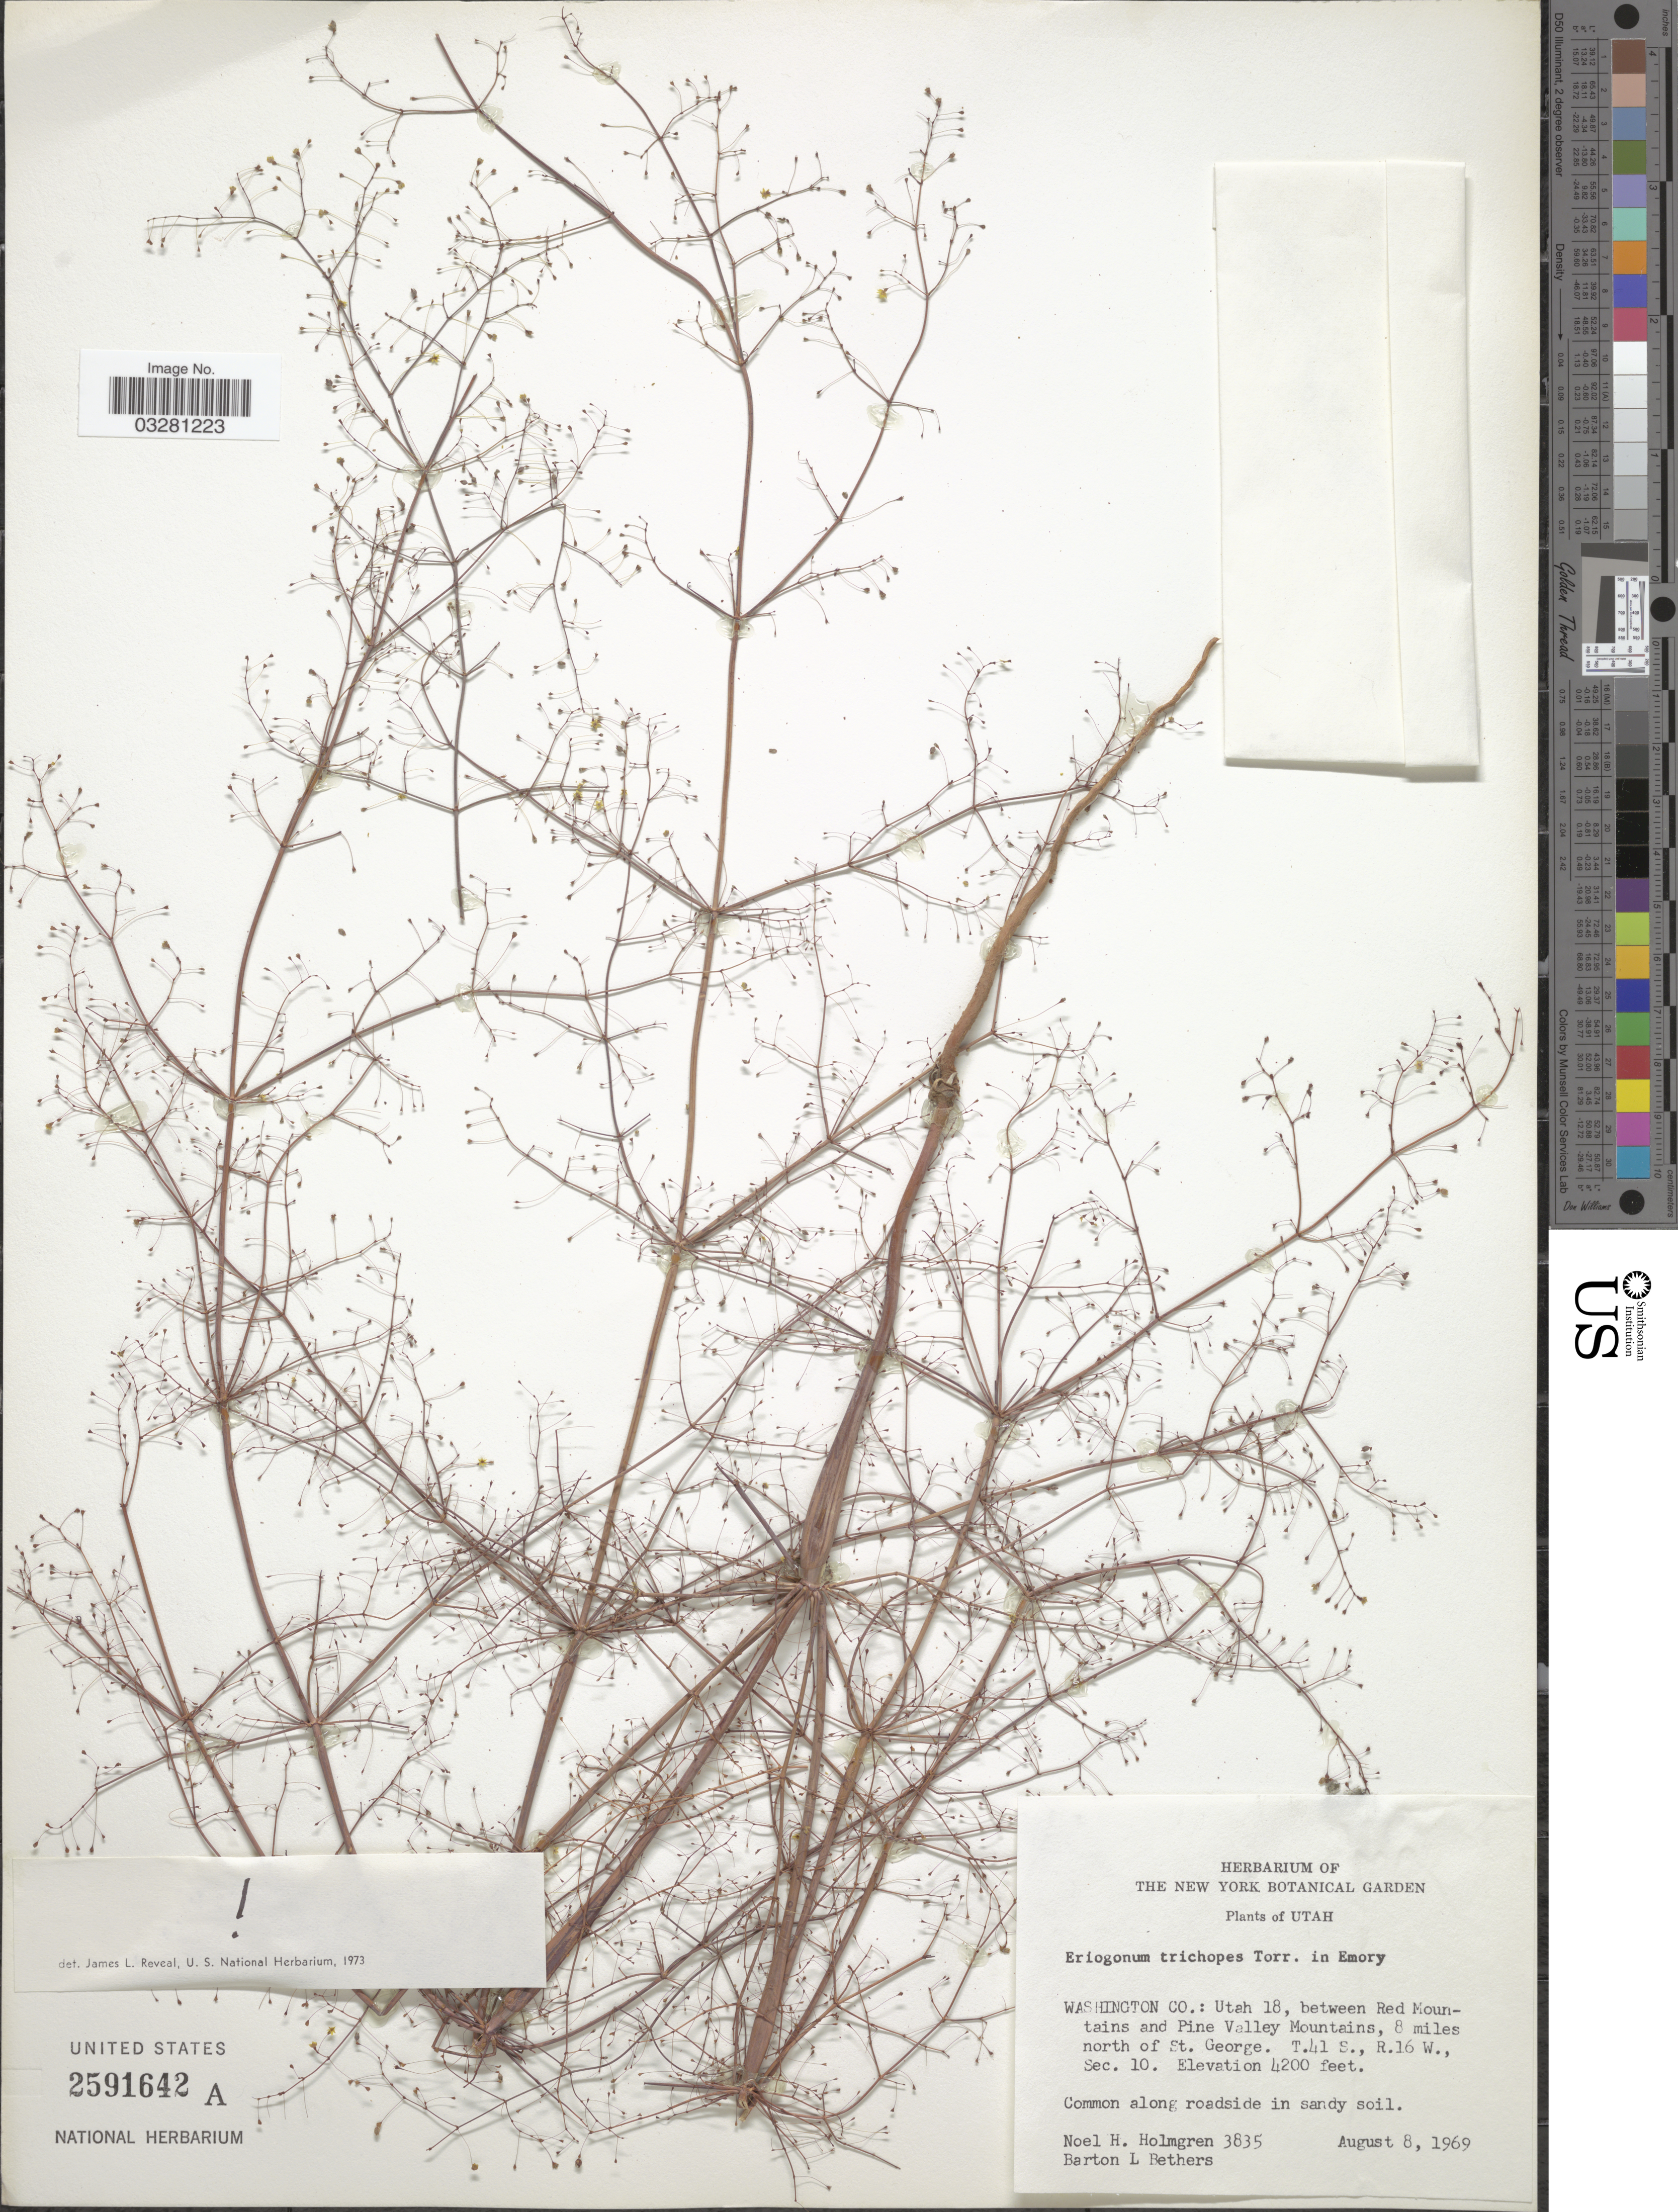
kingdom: Plantae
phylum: Tracheophyta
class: Magnoliopsida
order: Caryophyllales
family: Polygonaceae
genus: Eriogonum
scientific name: Eriogonum trichopes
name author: Torr.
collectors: N. H. Holmgren & B. Bethers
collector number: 3835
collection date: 1969-08-08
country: United States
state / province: Utah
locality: Washington Co.: Utah 18, between Red Mountains and Pine Valley Mountains, 8 miles north of St. George. T.41S., R.16W., Sec.10.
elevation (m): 1280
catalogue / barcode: US 2591642A